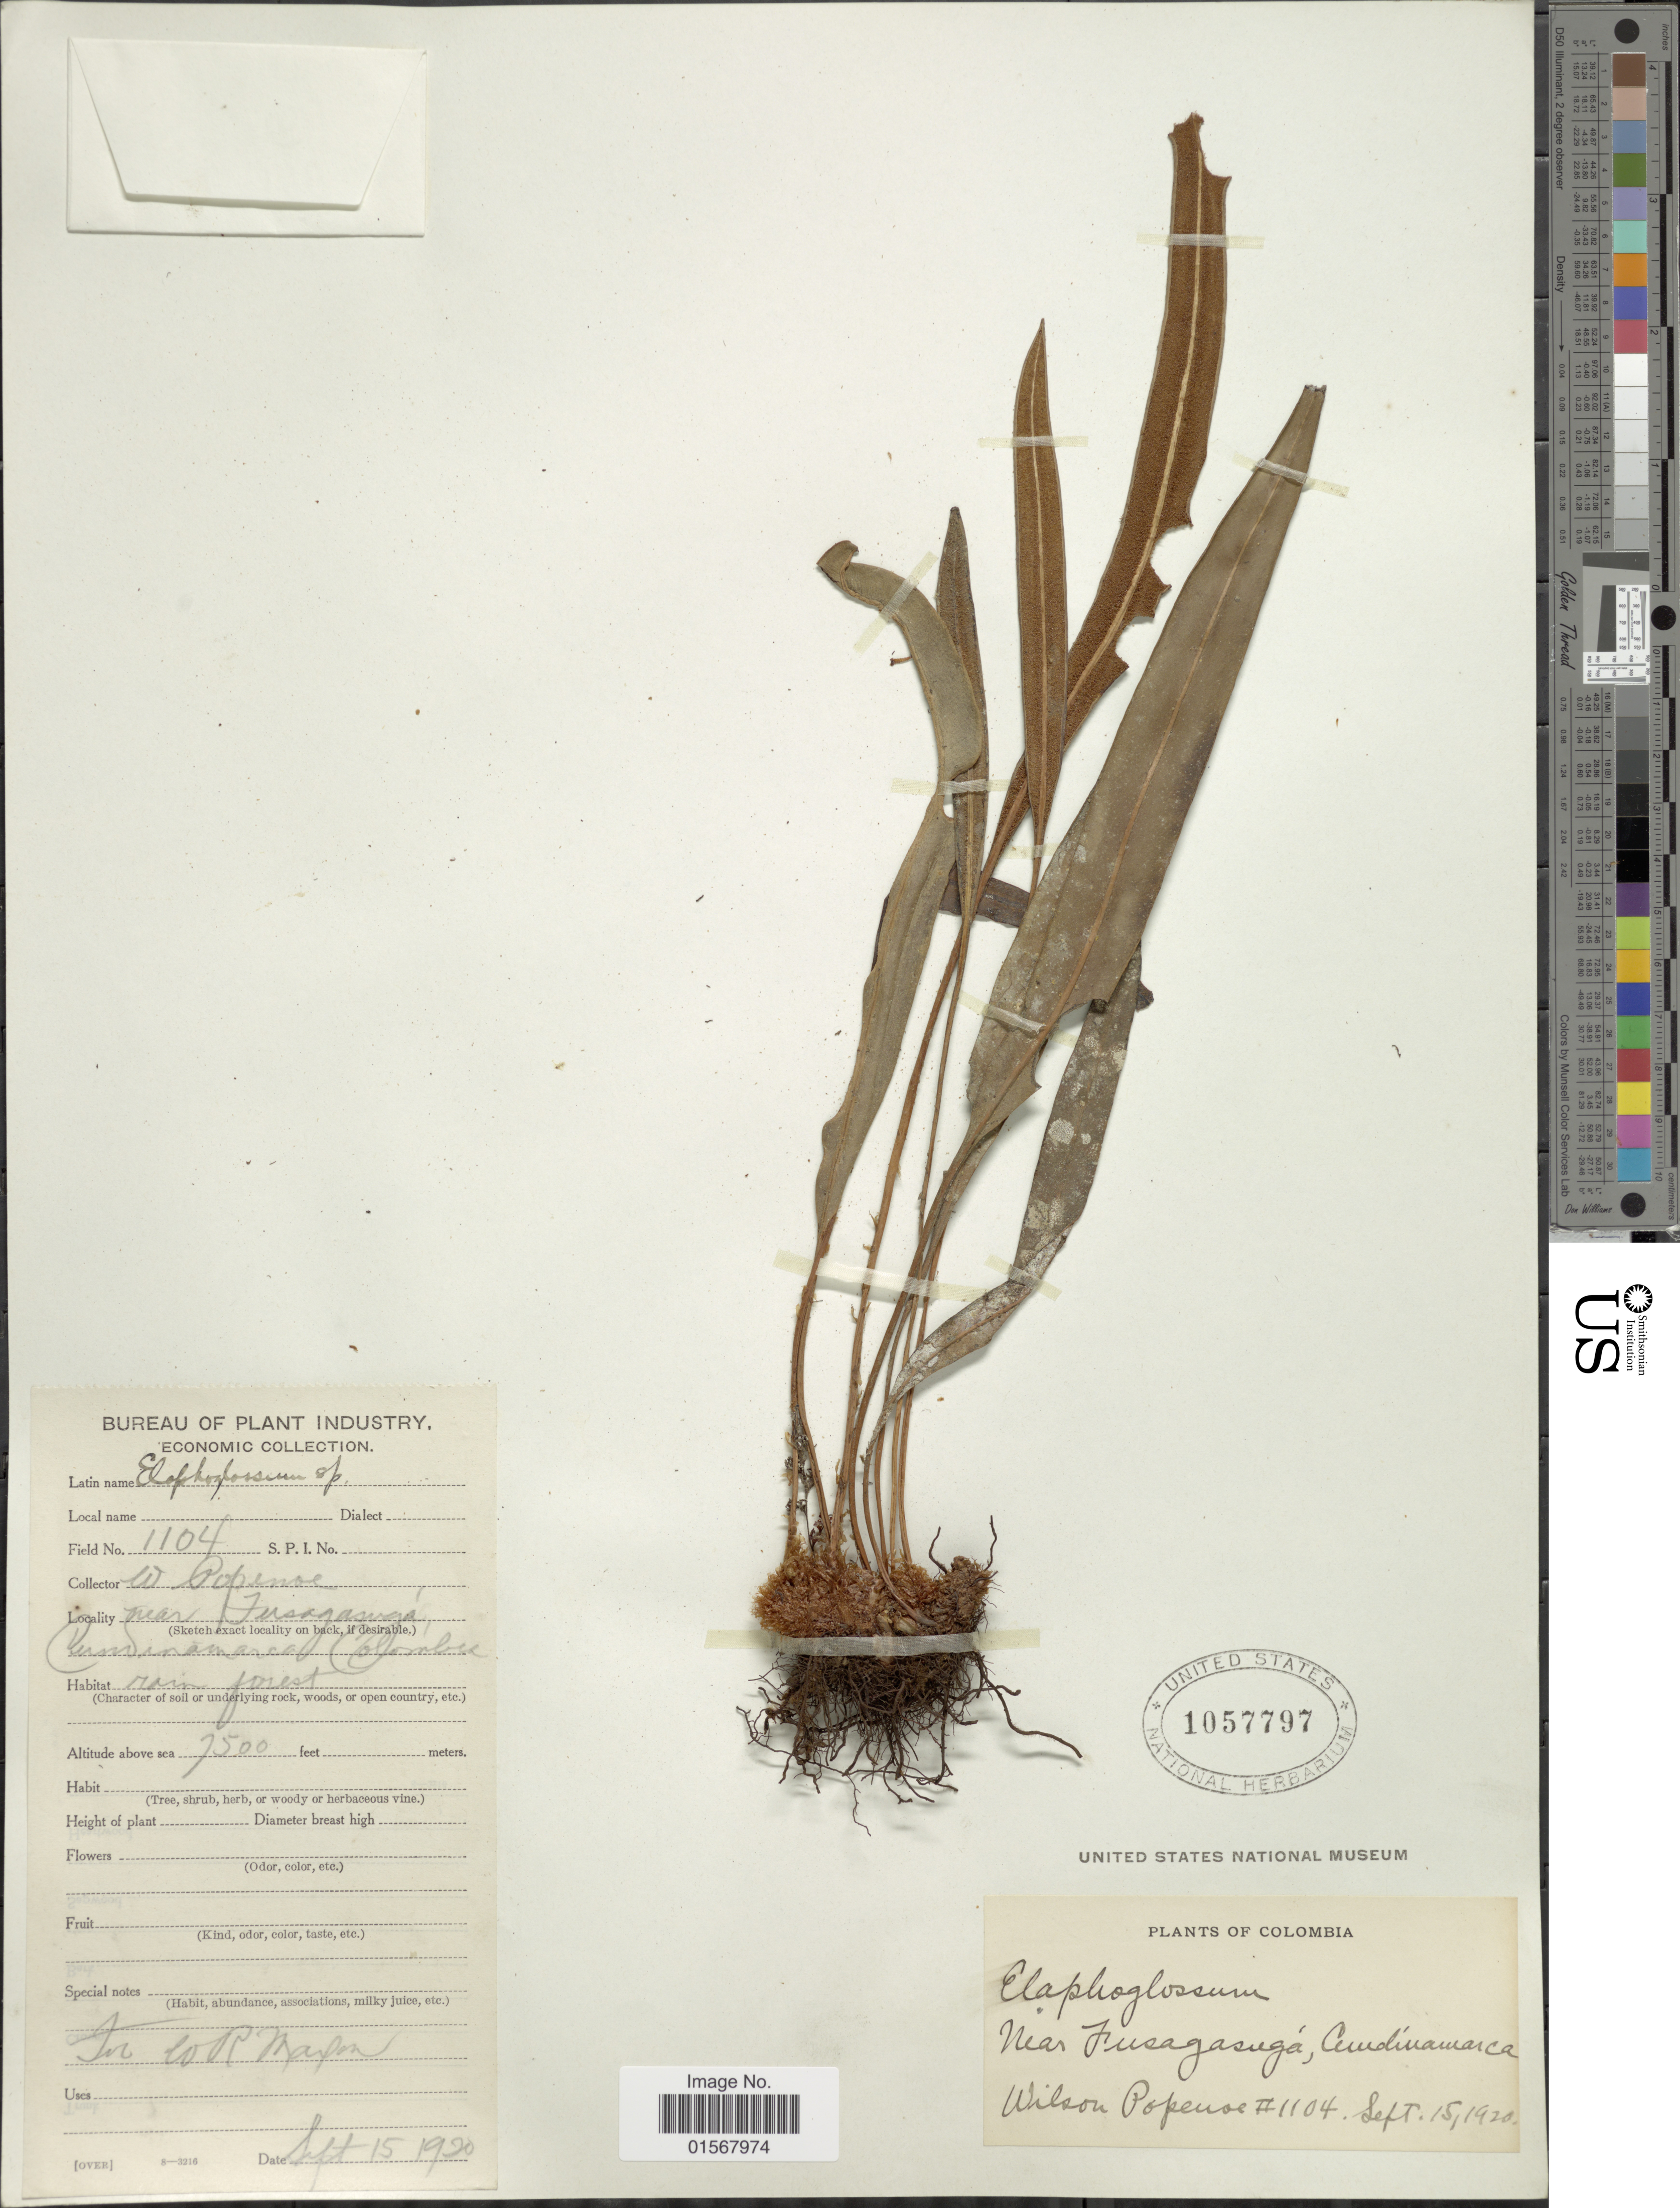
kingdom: Plantae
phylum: Tracheophyta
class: Polypodiopsida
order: Polypodiales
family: Dryopteridaceae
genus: Elaphoglossum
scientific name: Elaphoglossum sp.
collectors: W. Popenoe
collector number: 1104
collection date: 1920-09-15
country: Colombia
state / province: Cundinamarca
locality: Near Jusagasuga, Cundinamarca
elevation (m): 2286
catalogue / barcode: US 1057797